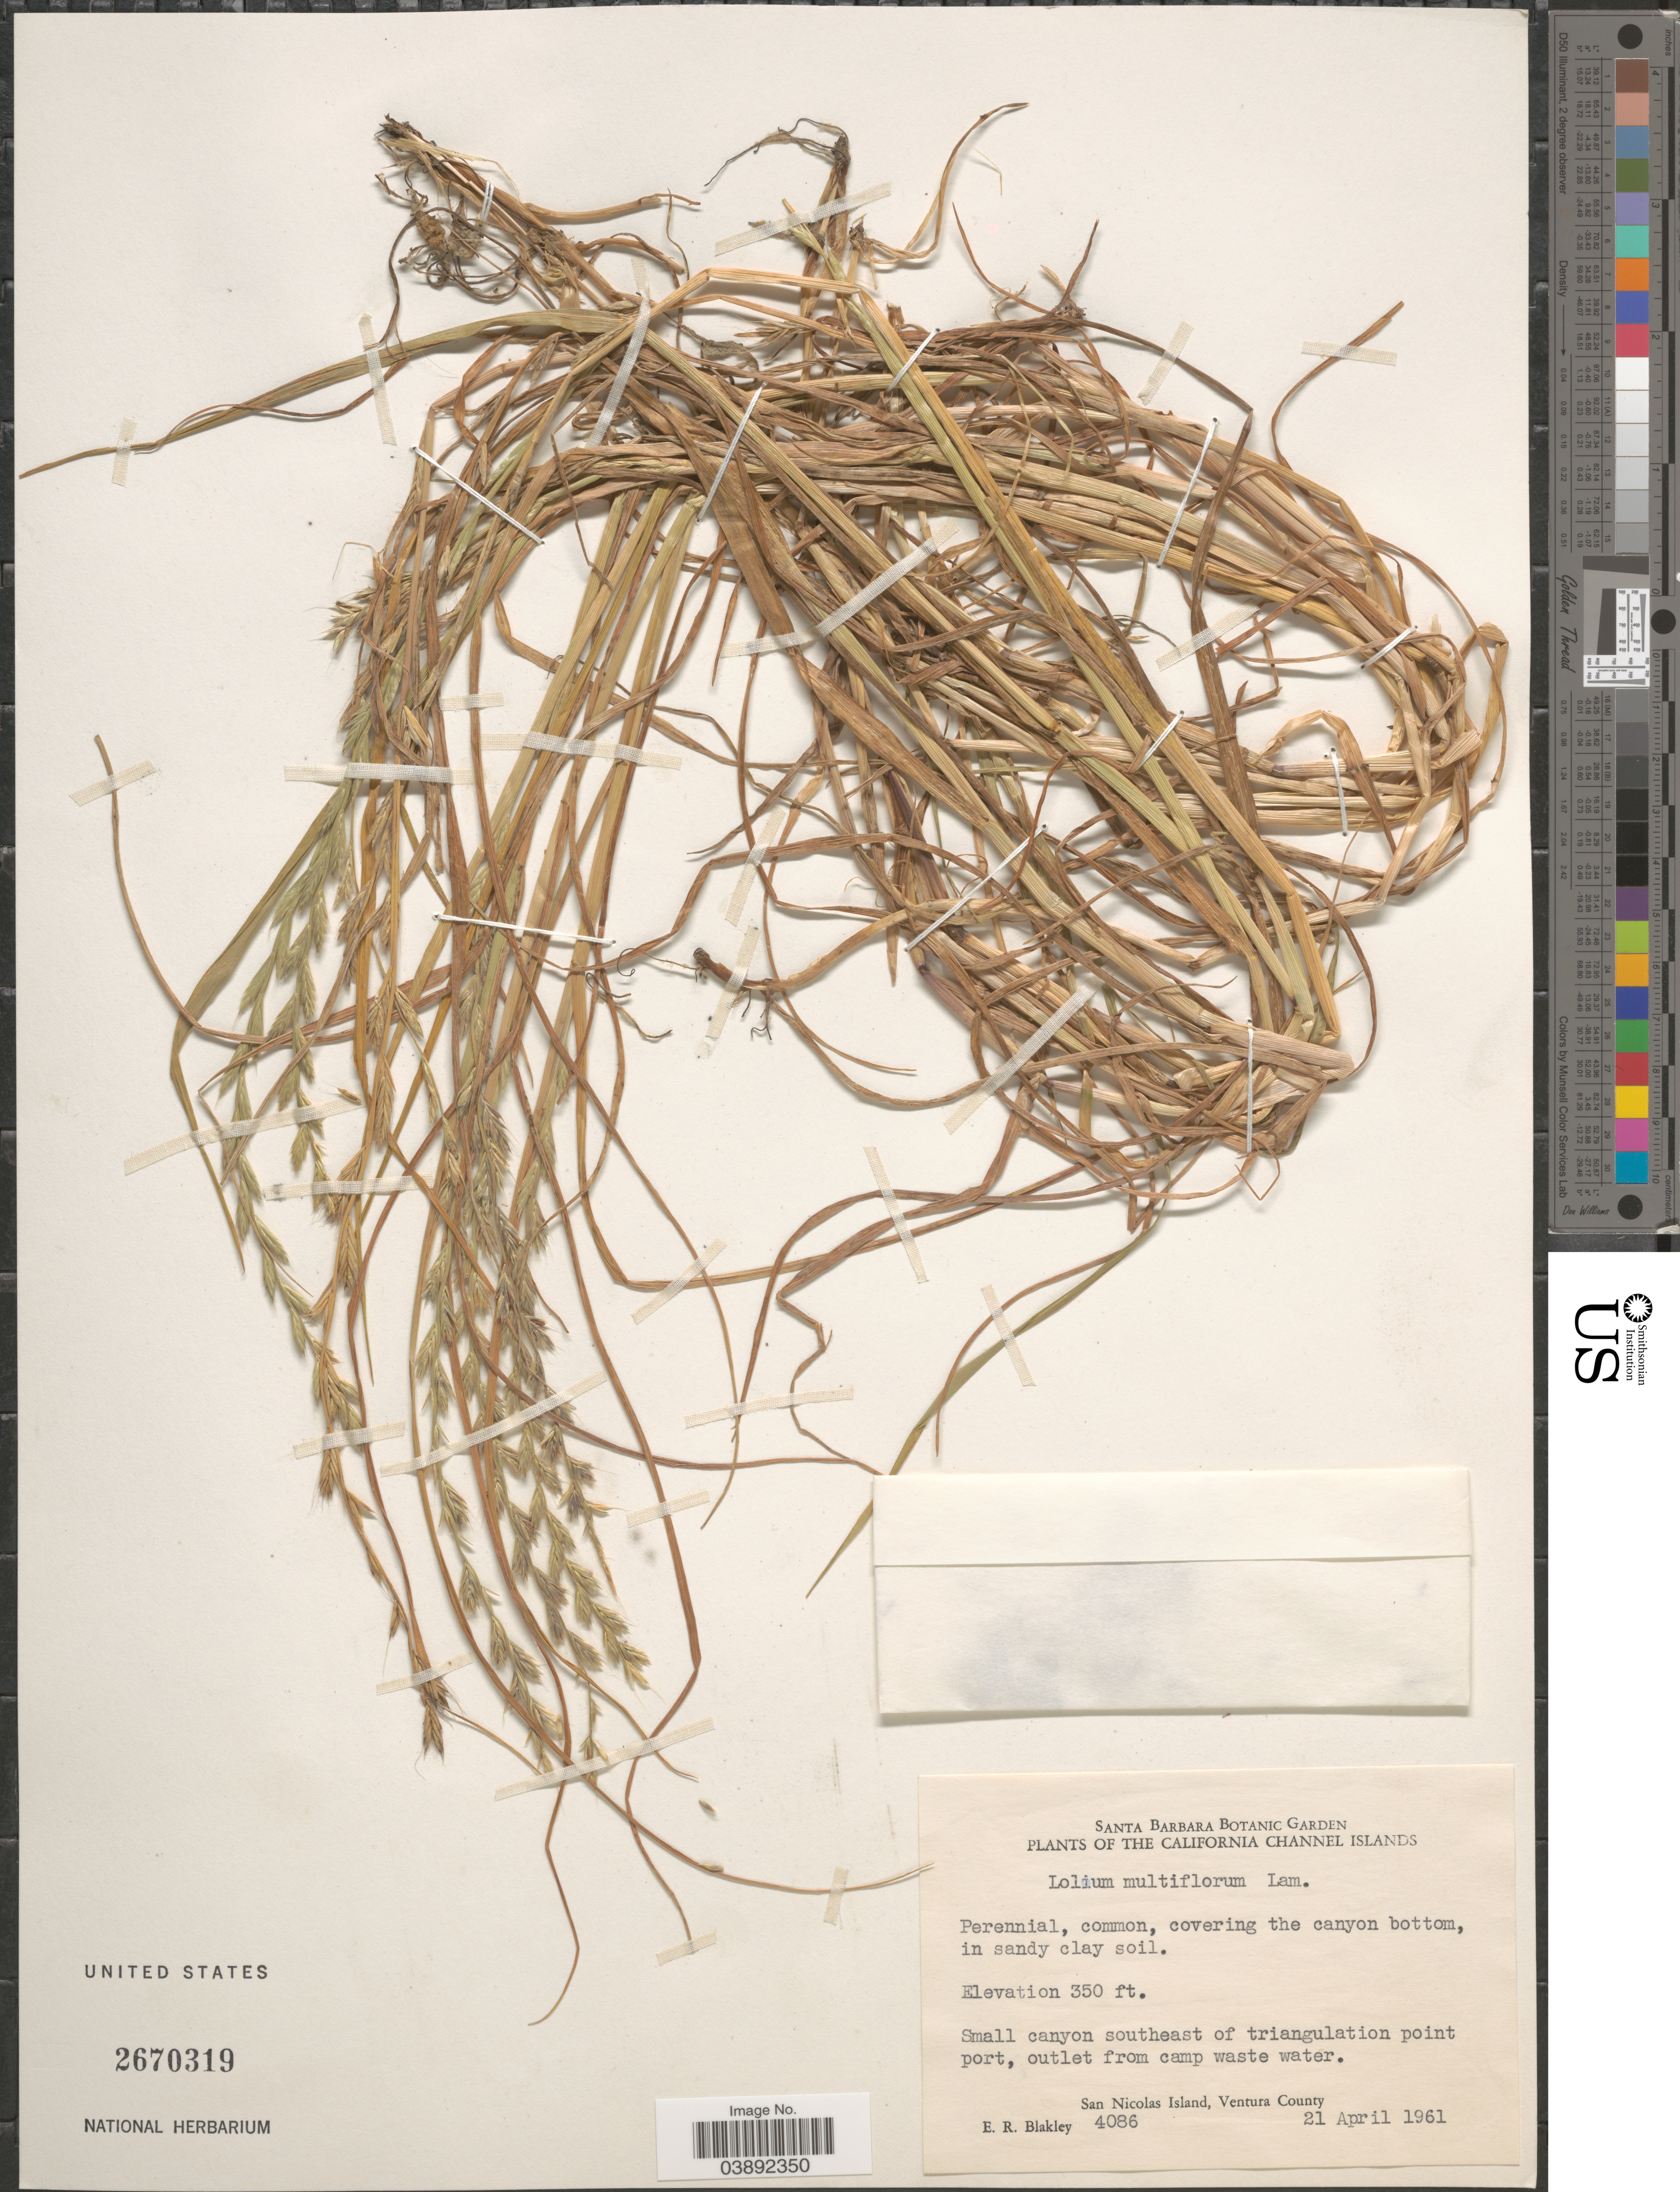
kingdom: Plantae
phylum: Tracheophyta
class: Liliopsida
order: Poales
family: Poaceae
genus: Lolium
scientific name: Lolium multiflorum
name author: Lam.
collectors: E. R. Blakley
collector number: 4086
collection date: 1961-04-21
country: United States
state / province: California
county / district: Ventura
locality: The California Channel Islands. Small canyon southeast of triangulation point port, outlet from camp waste water. San Nicolas Island, Ventura County.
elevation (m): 107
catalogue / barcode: US 2670319